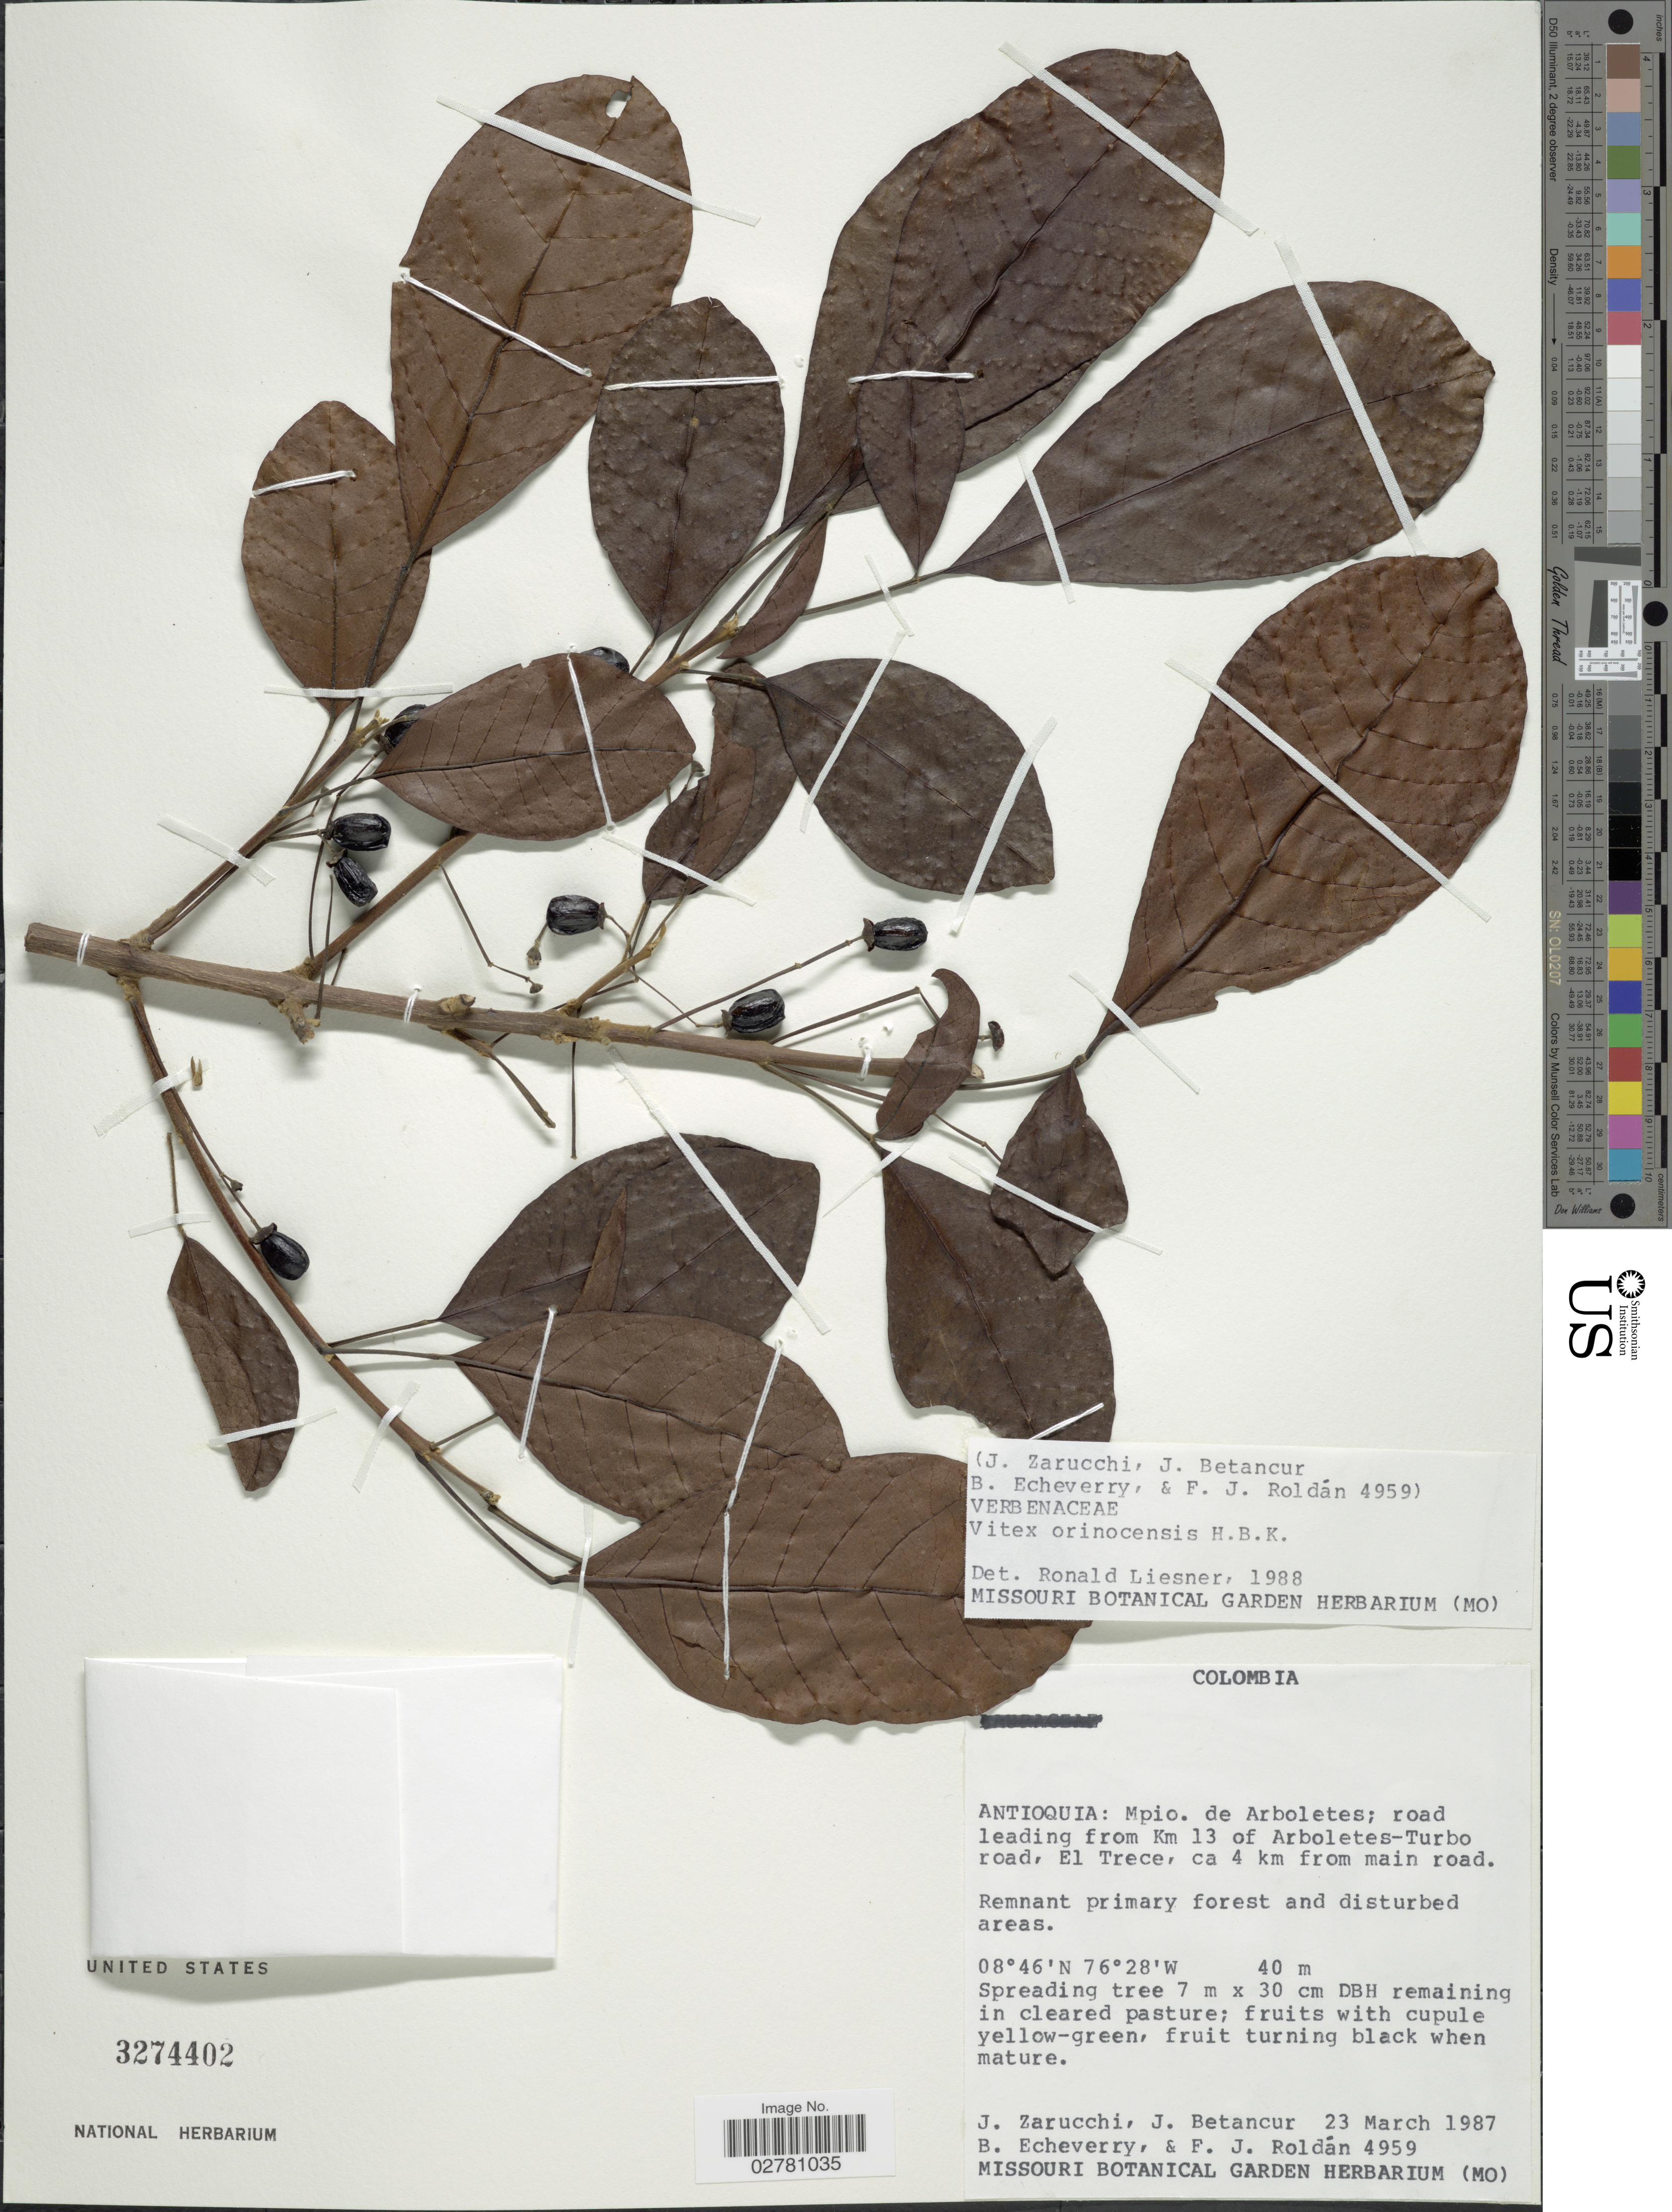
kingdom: Plantae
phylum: Tracheophyta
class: Magnoliopsida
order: Lamiales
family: Lamiaceae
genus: Vitex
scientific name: Vitex orinocensis var. orinocensis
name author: Kunth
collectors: J. L. Zarucchi, J. Betancur, B. Echeverry & F. J. Roldán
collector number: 4959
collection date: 1987-03-23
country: Colombia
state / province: Antioquia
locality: Mpio. de Arboletes; road leading from Km 13 of Arboletes-Turbo road, El Trece, ca 4 km from main road.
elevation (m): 40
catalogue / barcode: US 3274402